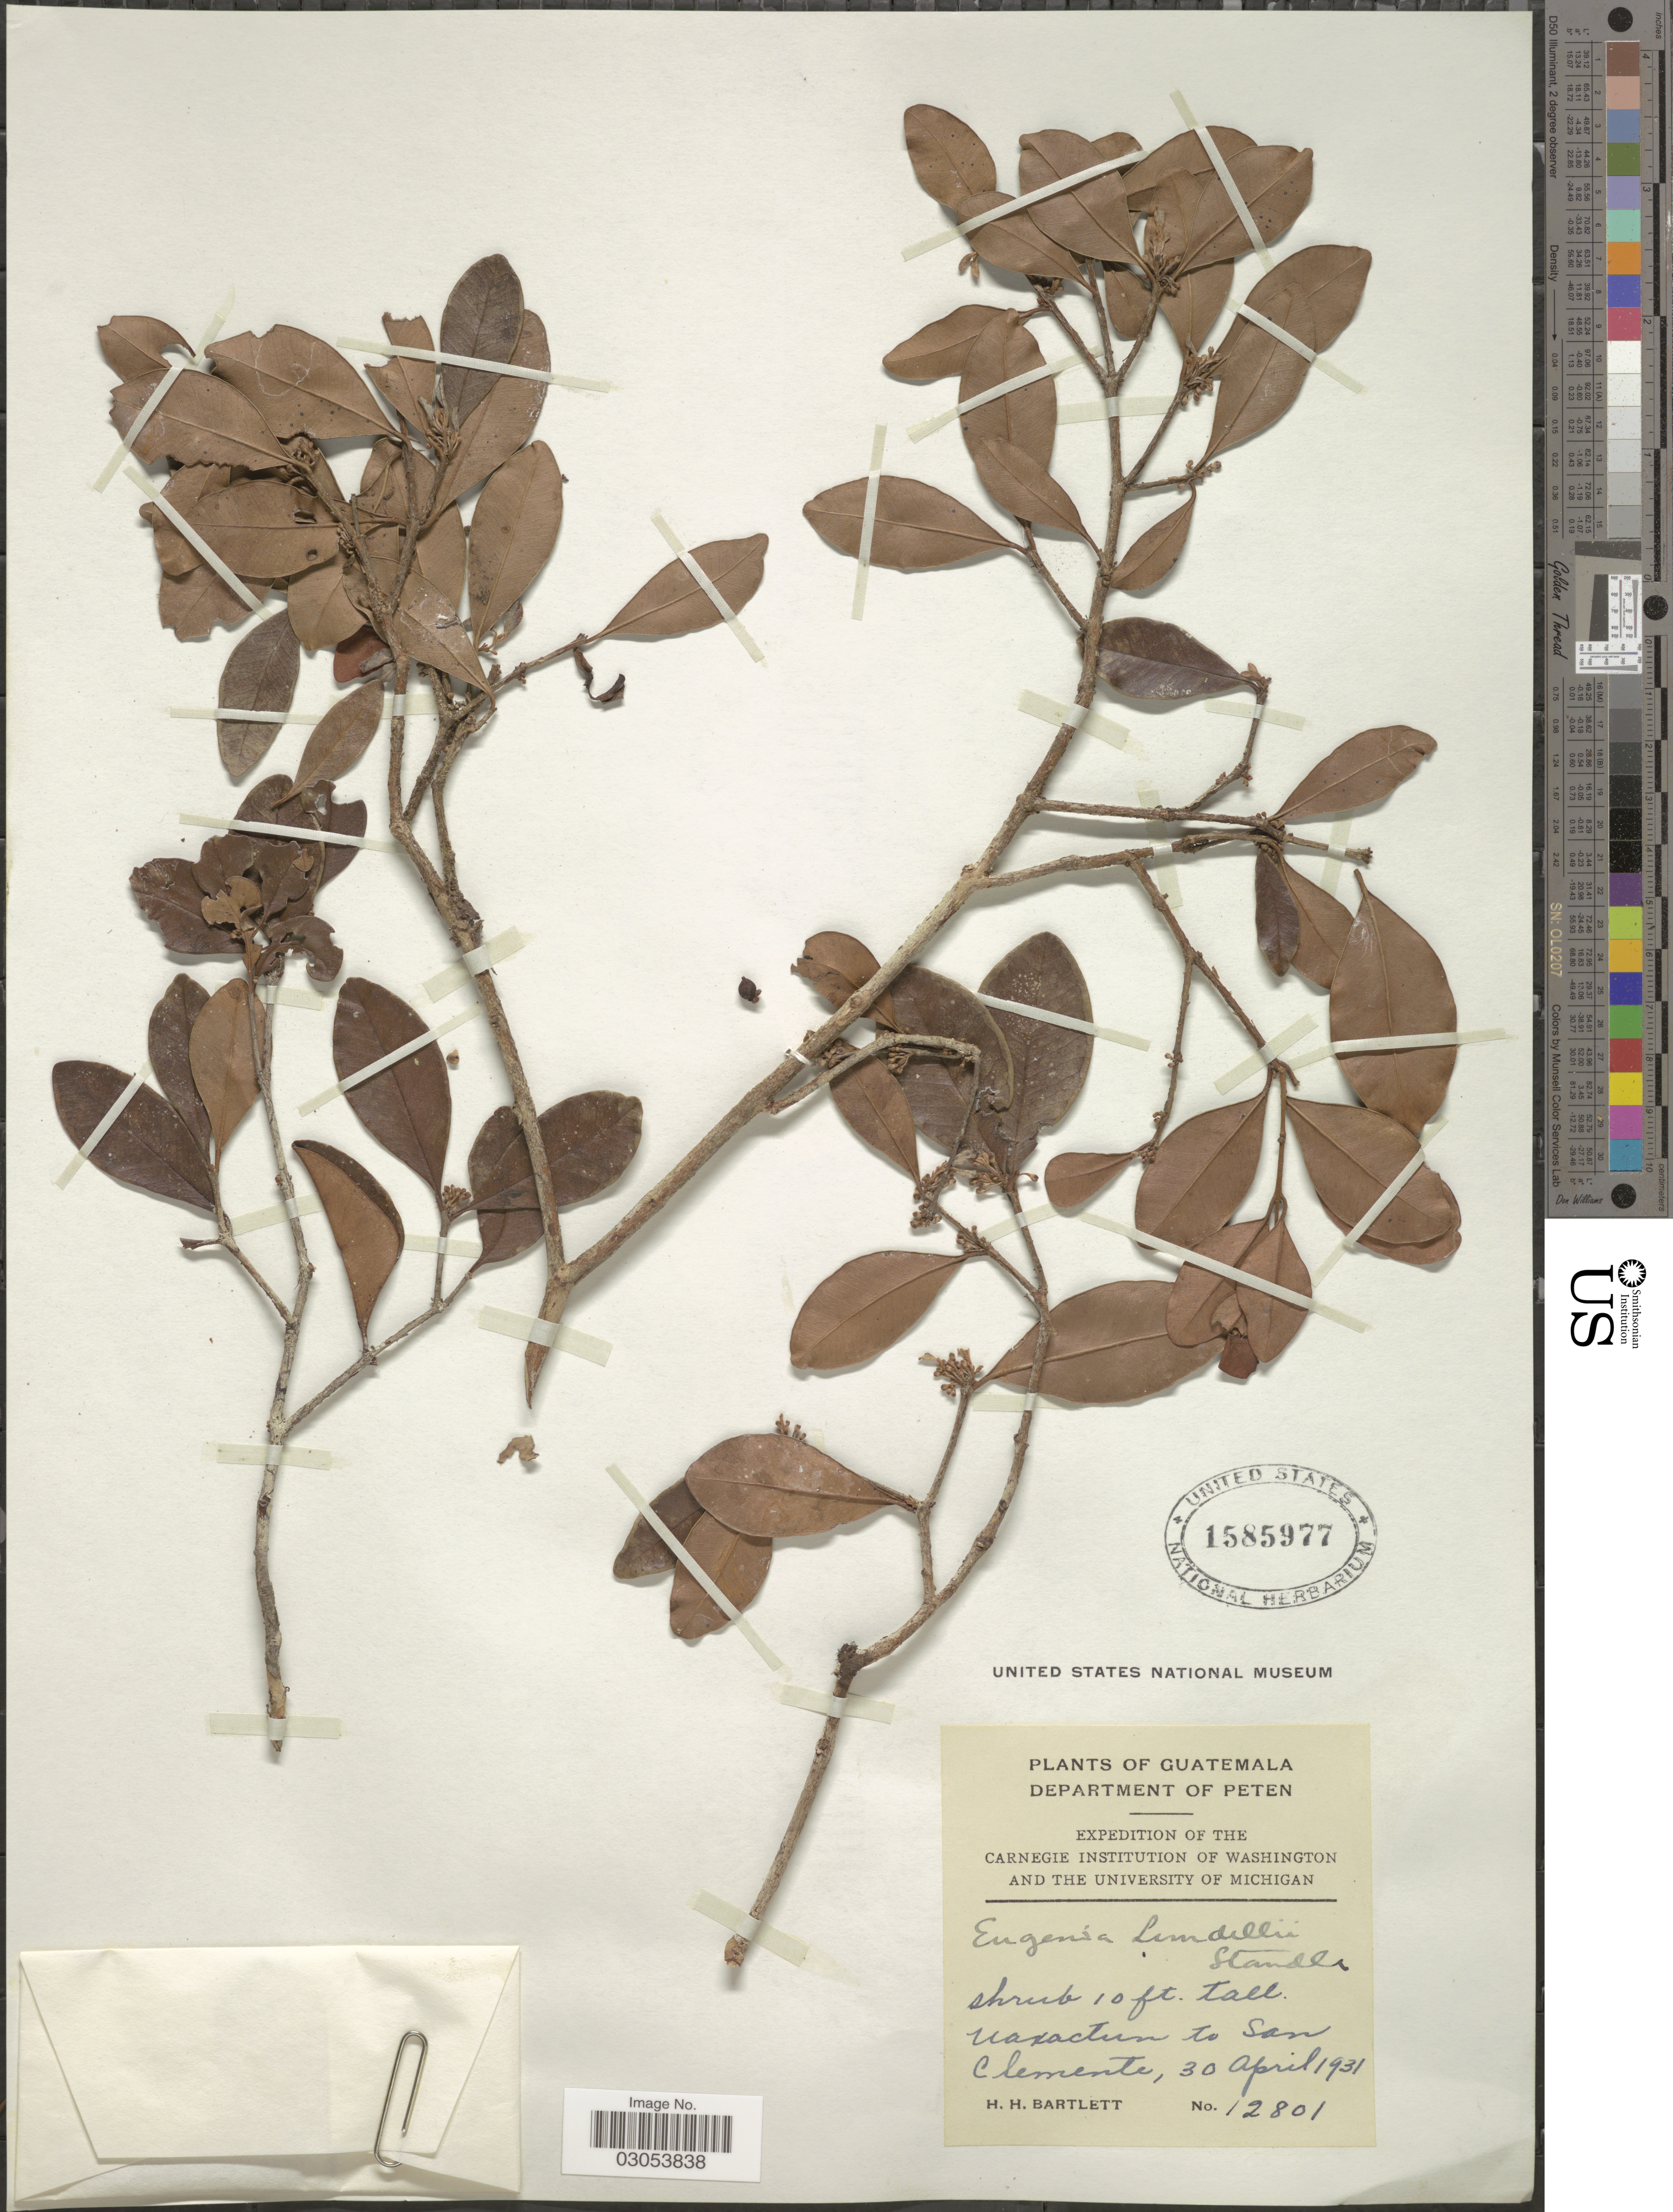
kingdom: Plantae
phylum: Tracheophyta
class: Magnoliopsida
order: Myrtales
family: Myrtaceae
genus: Eugenia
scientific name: Eugenia lundellii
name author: Standl.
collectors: H. H. Bartlett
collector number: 12801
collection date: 1931-04-30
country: Guatemala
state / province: El Petén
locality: Department of Peten, Uaxactun to San Clemente.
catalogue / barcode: US 1585977